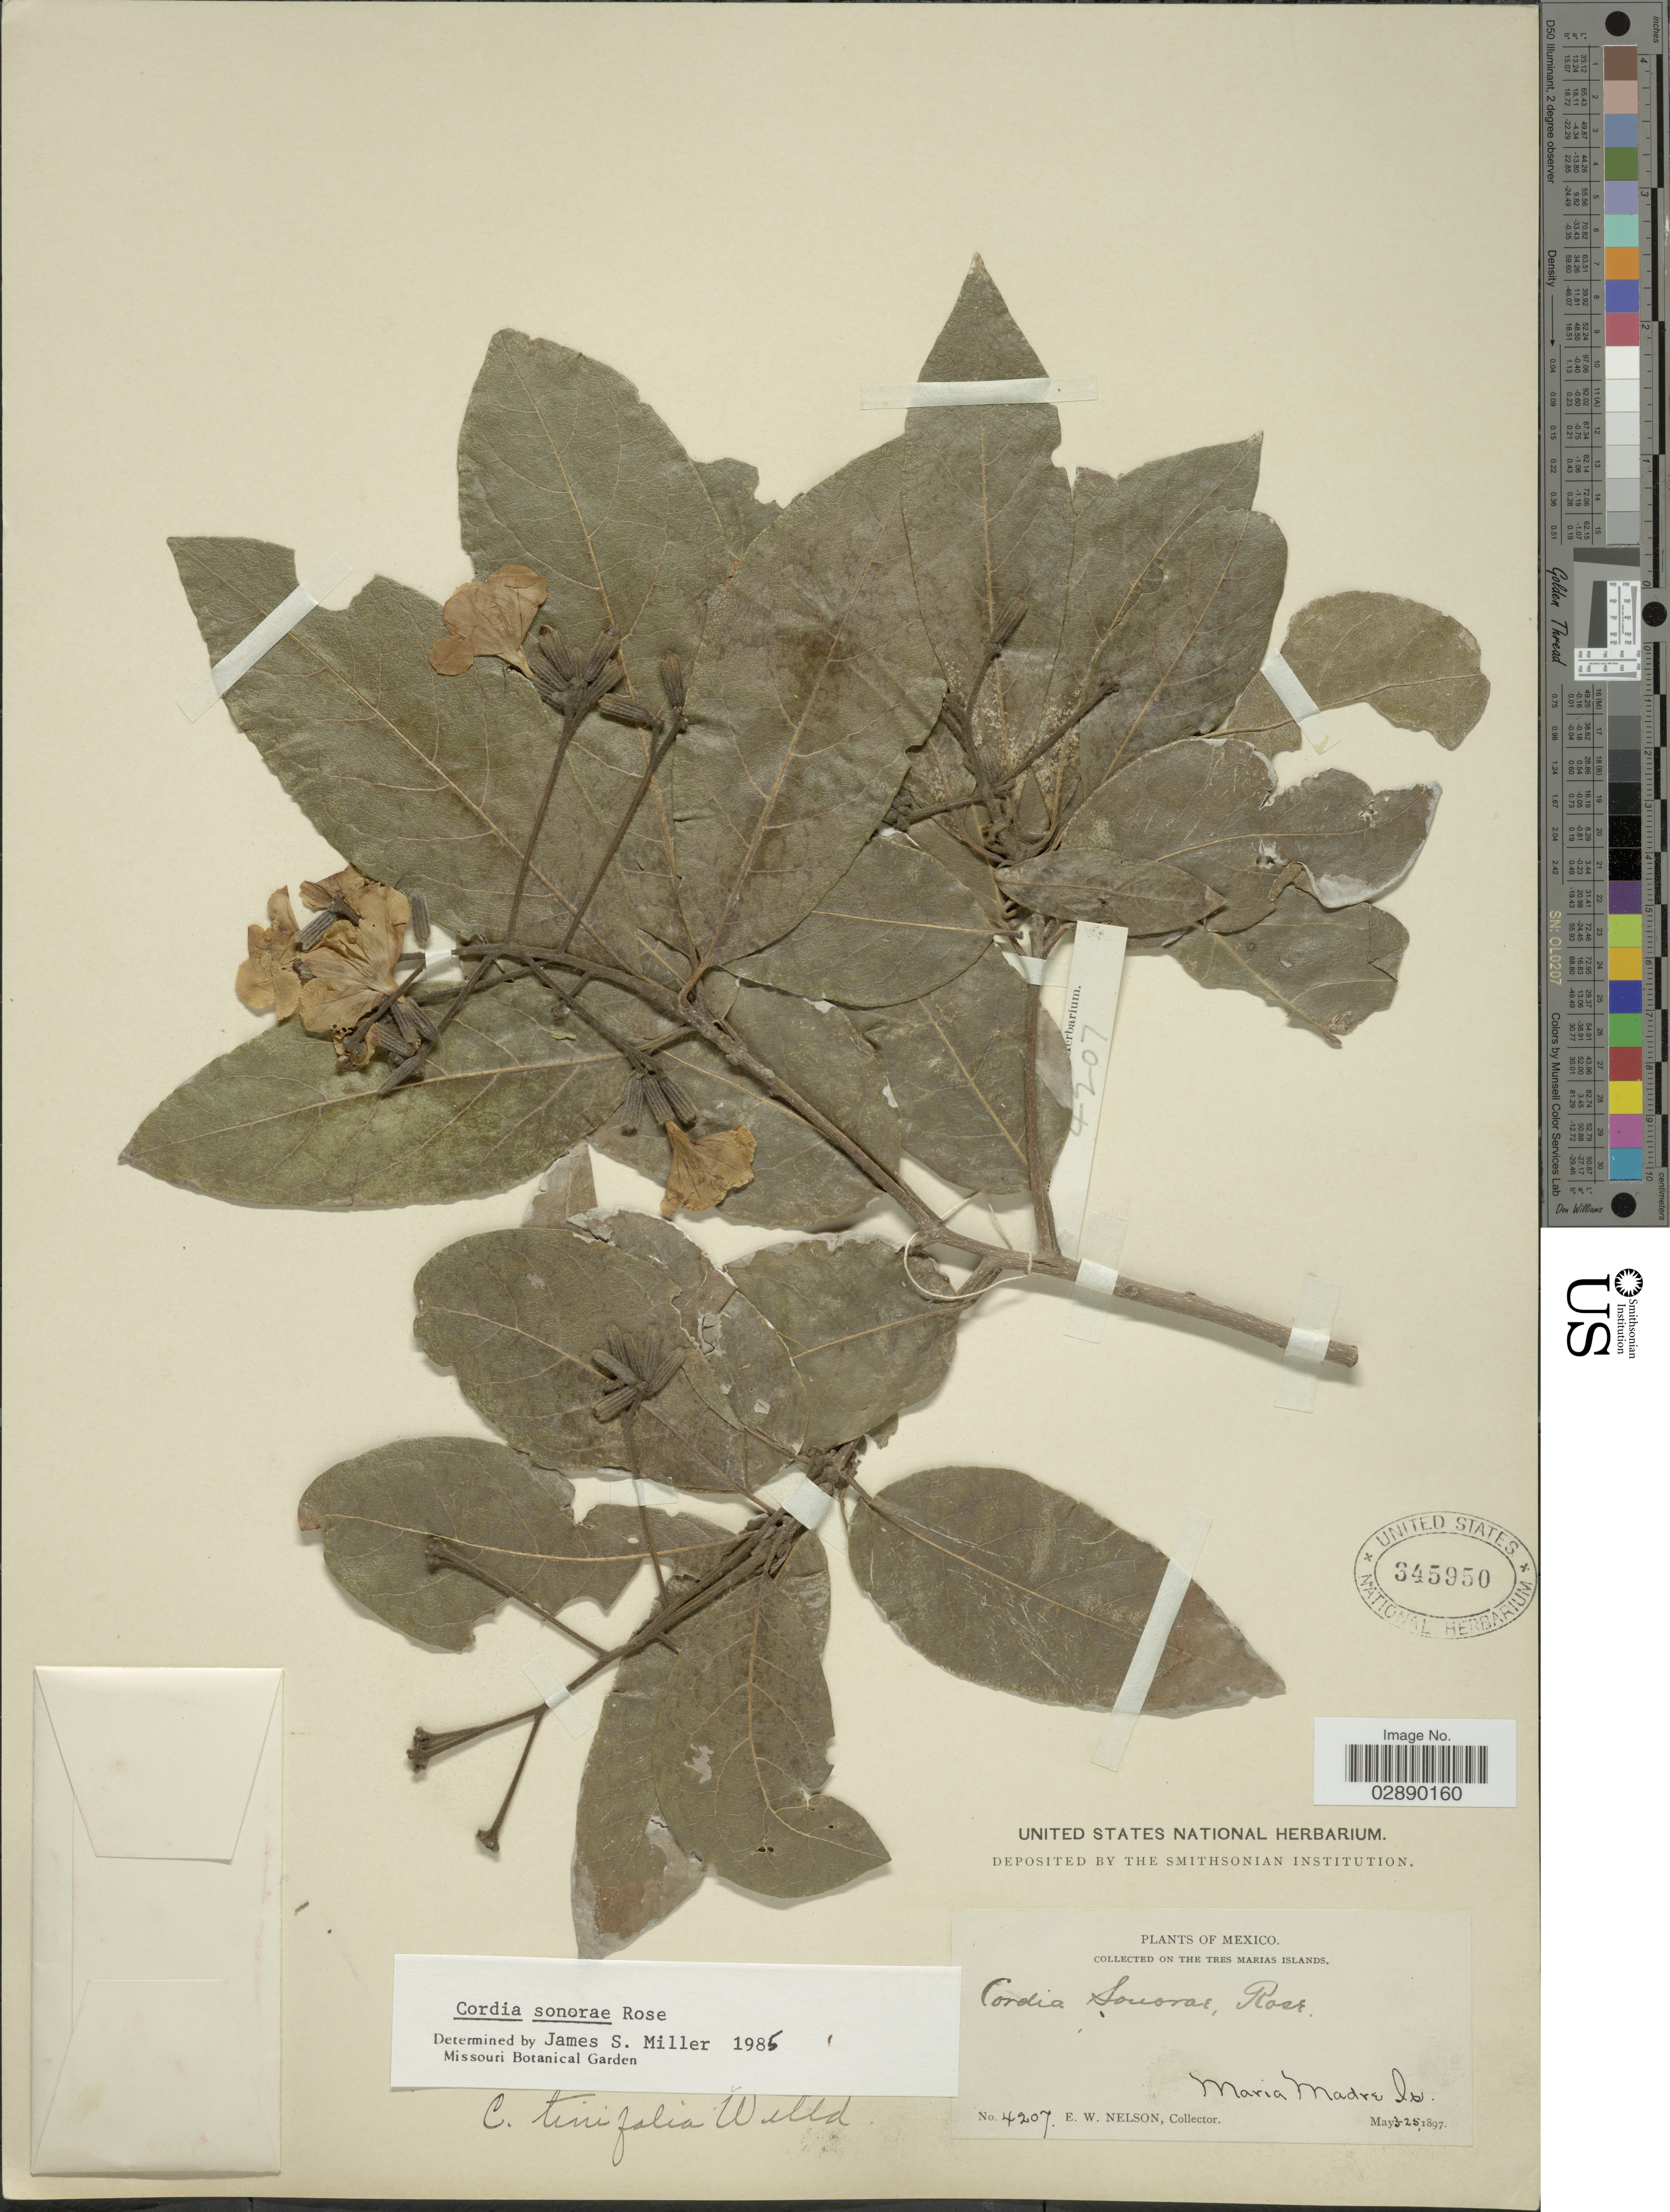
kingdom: Plantae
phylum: Tracheophyta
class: Magnoliopsida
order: Boraginales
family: Cordiaceae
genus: Cordia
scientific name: Cordia sonorae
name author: Rose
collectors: E. W. Nelson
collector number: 4207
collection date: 1897-05-03/1897-05-25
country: Mexico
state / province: Nayarit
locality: Collected on the Tres Marias Islands. Maria Madre Is.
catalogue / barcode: US 345950